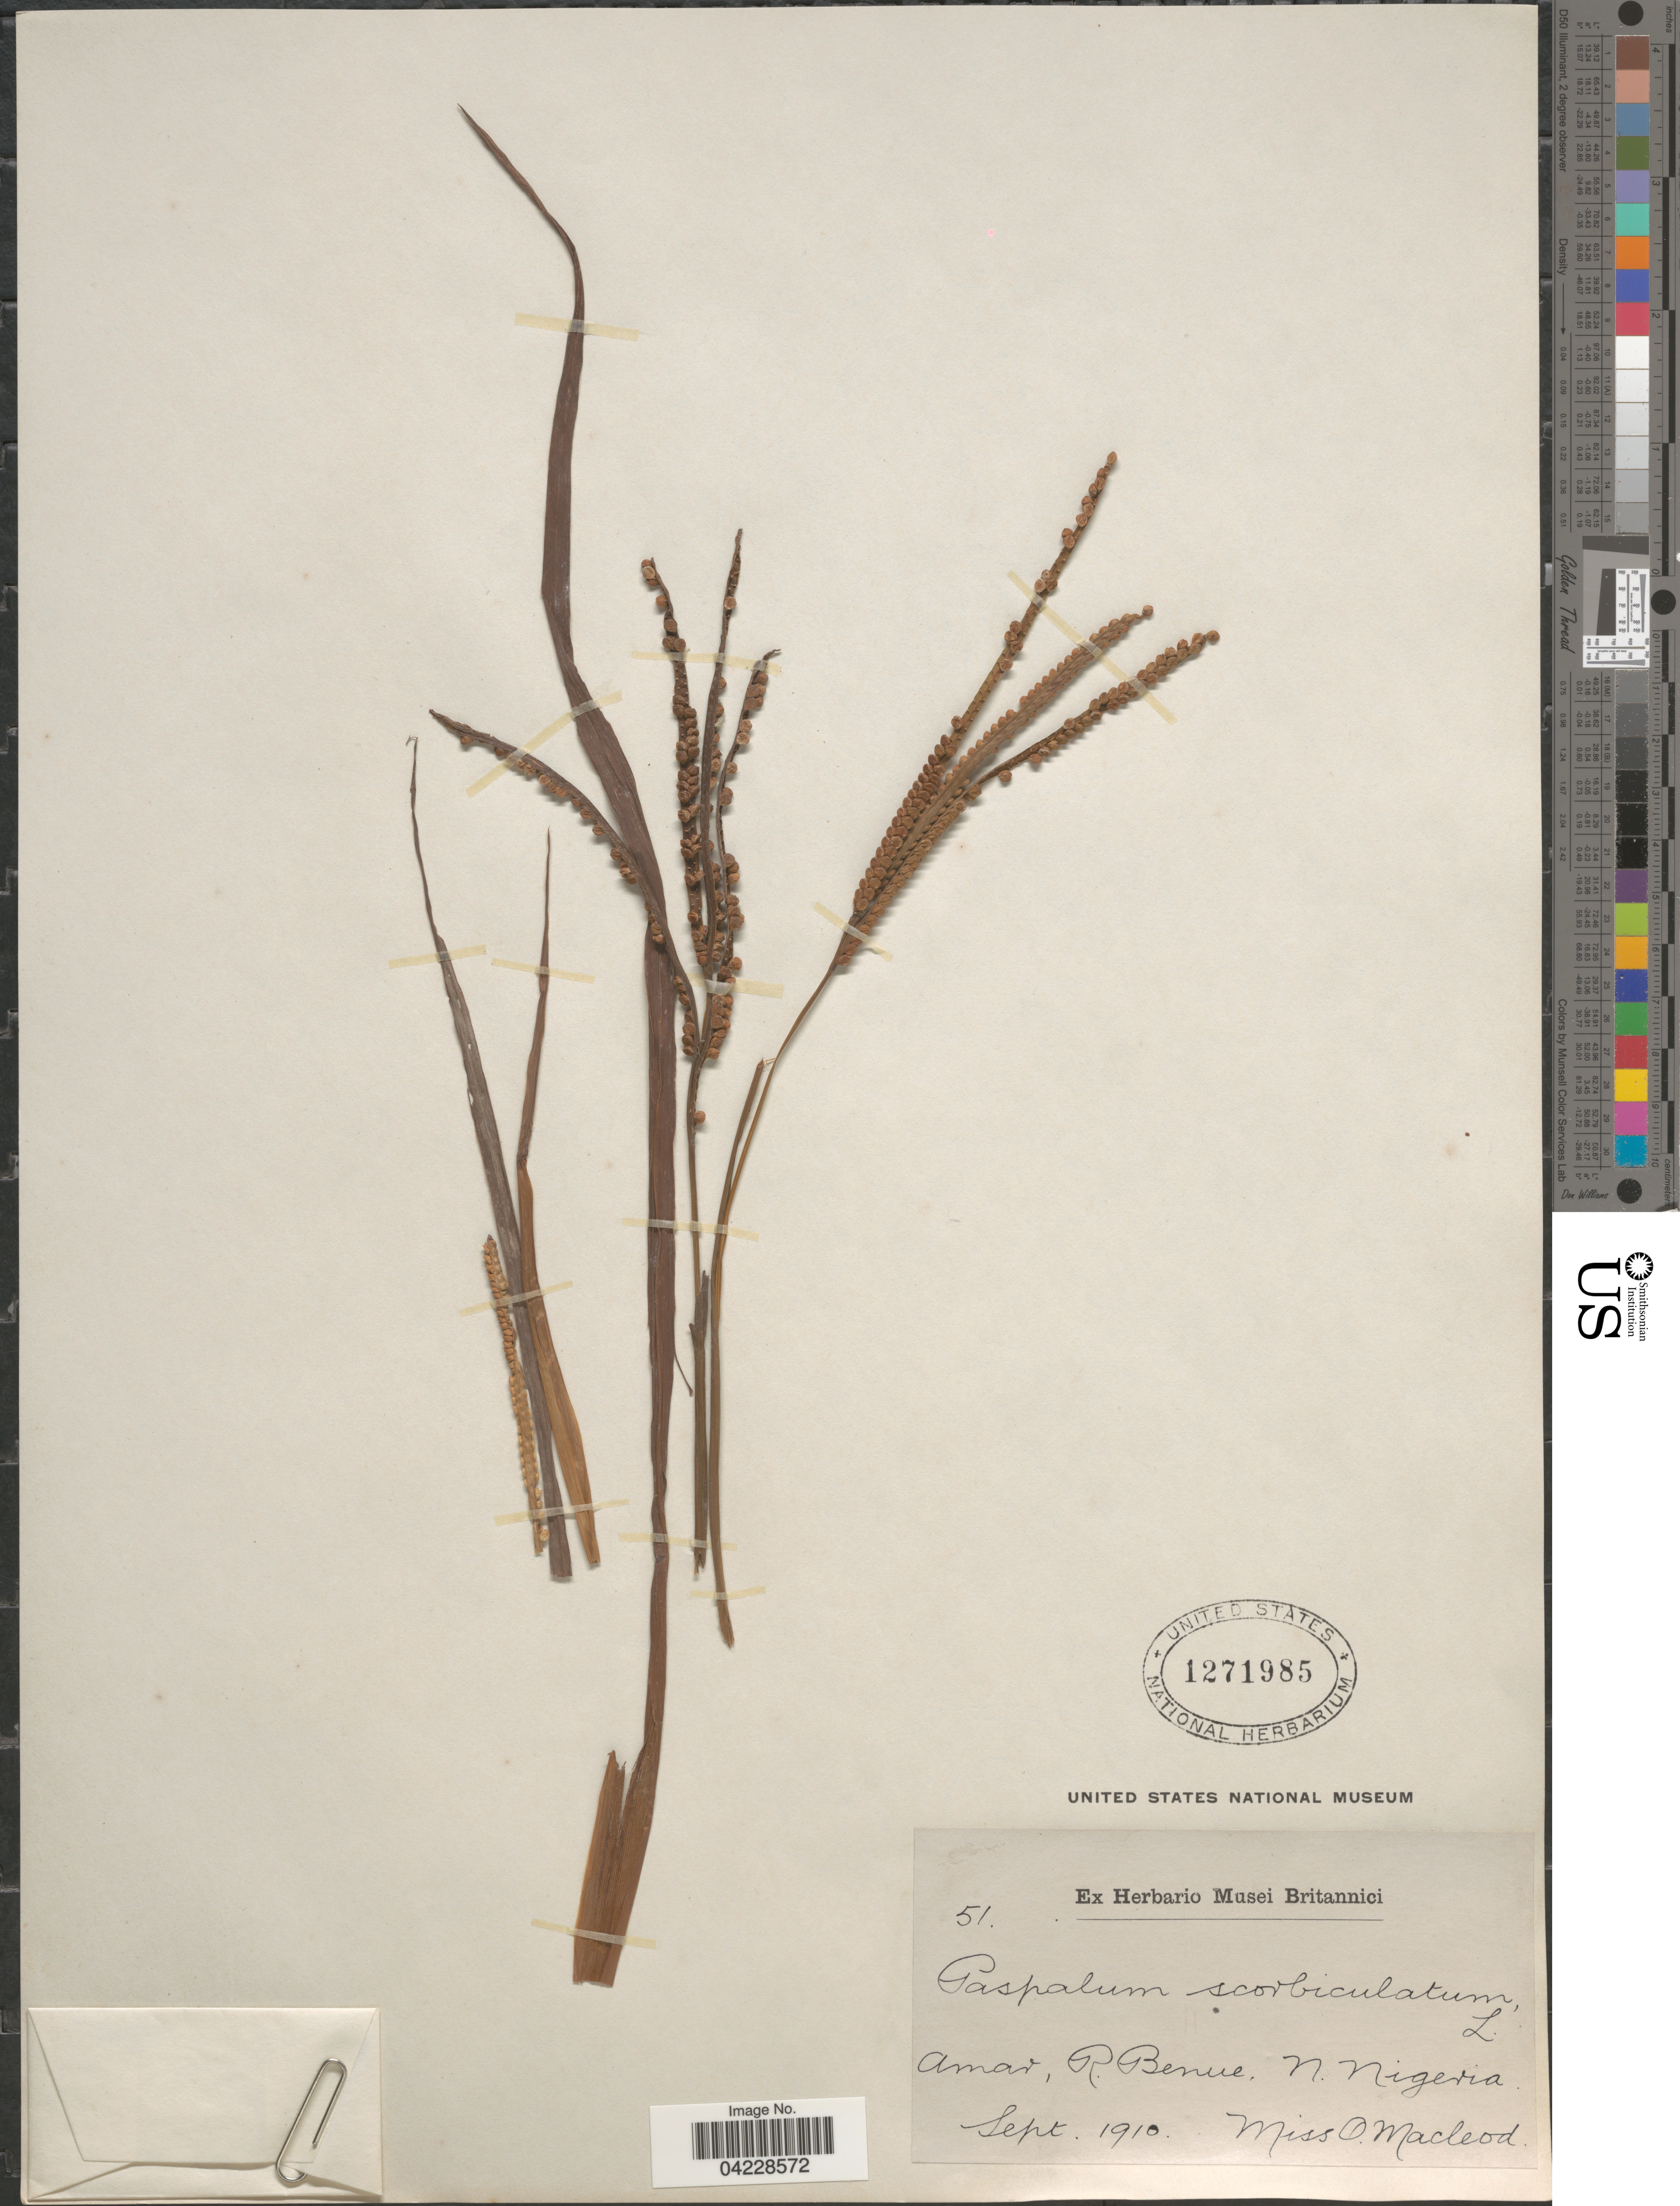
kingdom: Plantae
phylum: Tracheophyta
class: Liliopsida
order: Poales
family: Poaceae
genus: Paspalum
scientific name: Paspalum scrobiculatum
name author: L.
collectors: O. Macleod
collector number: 51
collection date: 1910-09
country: Nigeria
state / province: Benue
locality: Amar, R. Benue. N. Nigeria.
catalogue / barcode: US 1271985